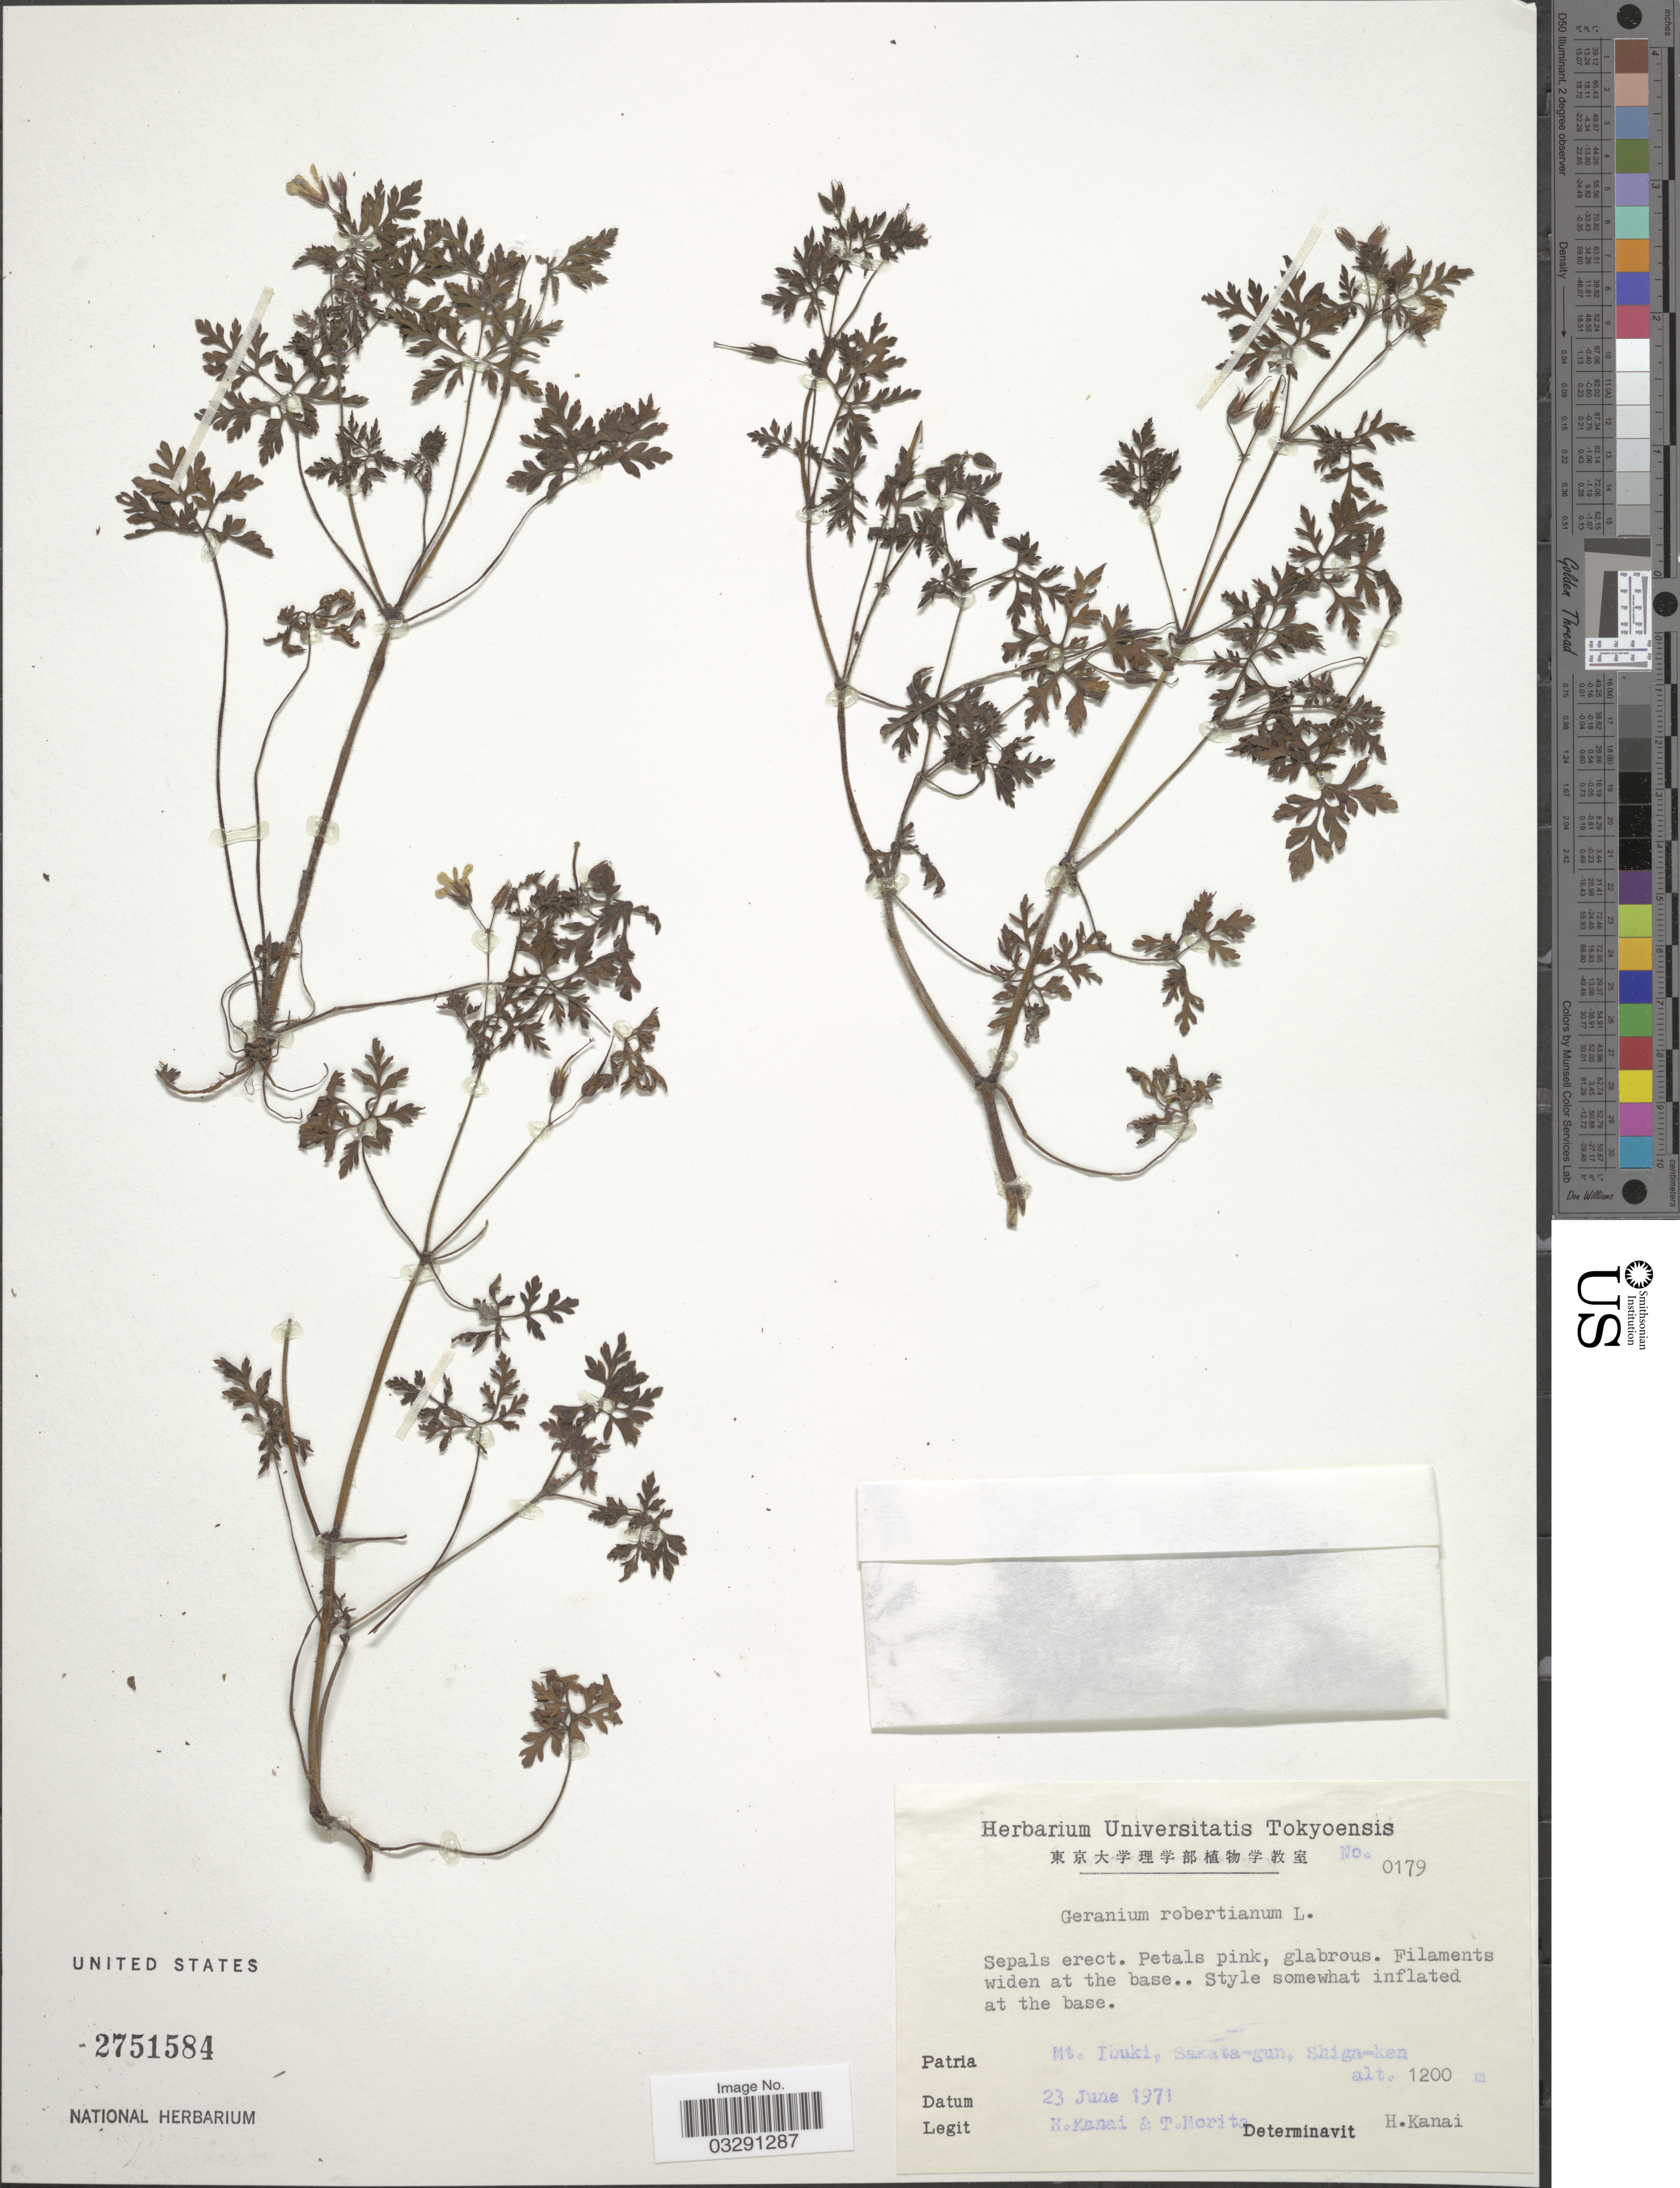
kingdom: Plantae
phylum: Tracheophyta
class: Magnoliopsida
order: Geraniales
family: Geraniaceae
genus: Geranium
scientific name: Geranium robertianum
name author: L.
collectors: H. Kanai & T. Morita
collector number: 0179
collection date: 1971-06-23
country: Japan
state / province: Siga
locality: Mt. Ibuki, Sakata-gun, Shiga-ken.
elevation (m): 1200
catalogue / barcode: US 2751584